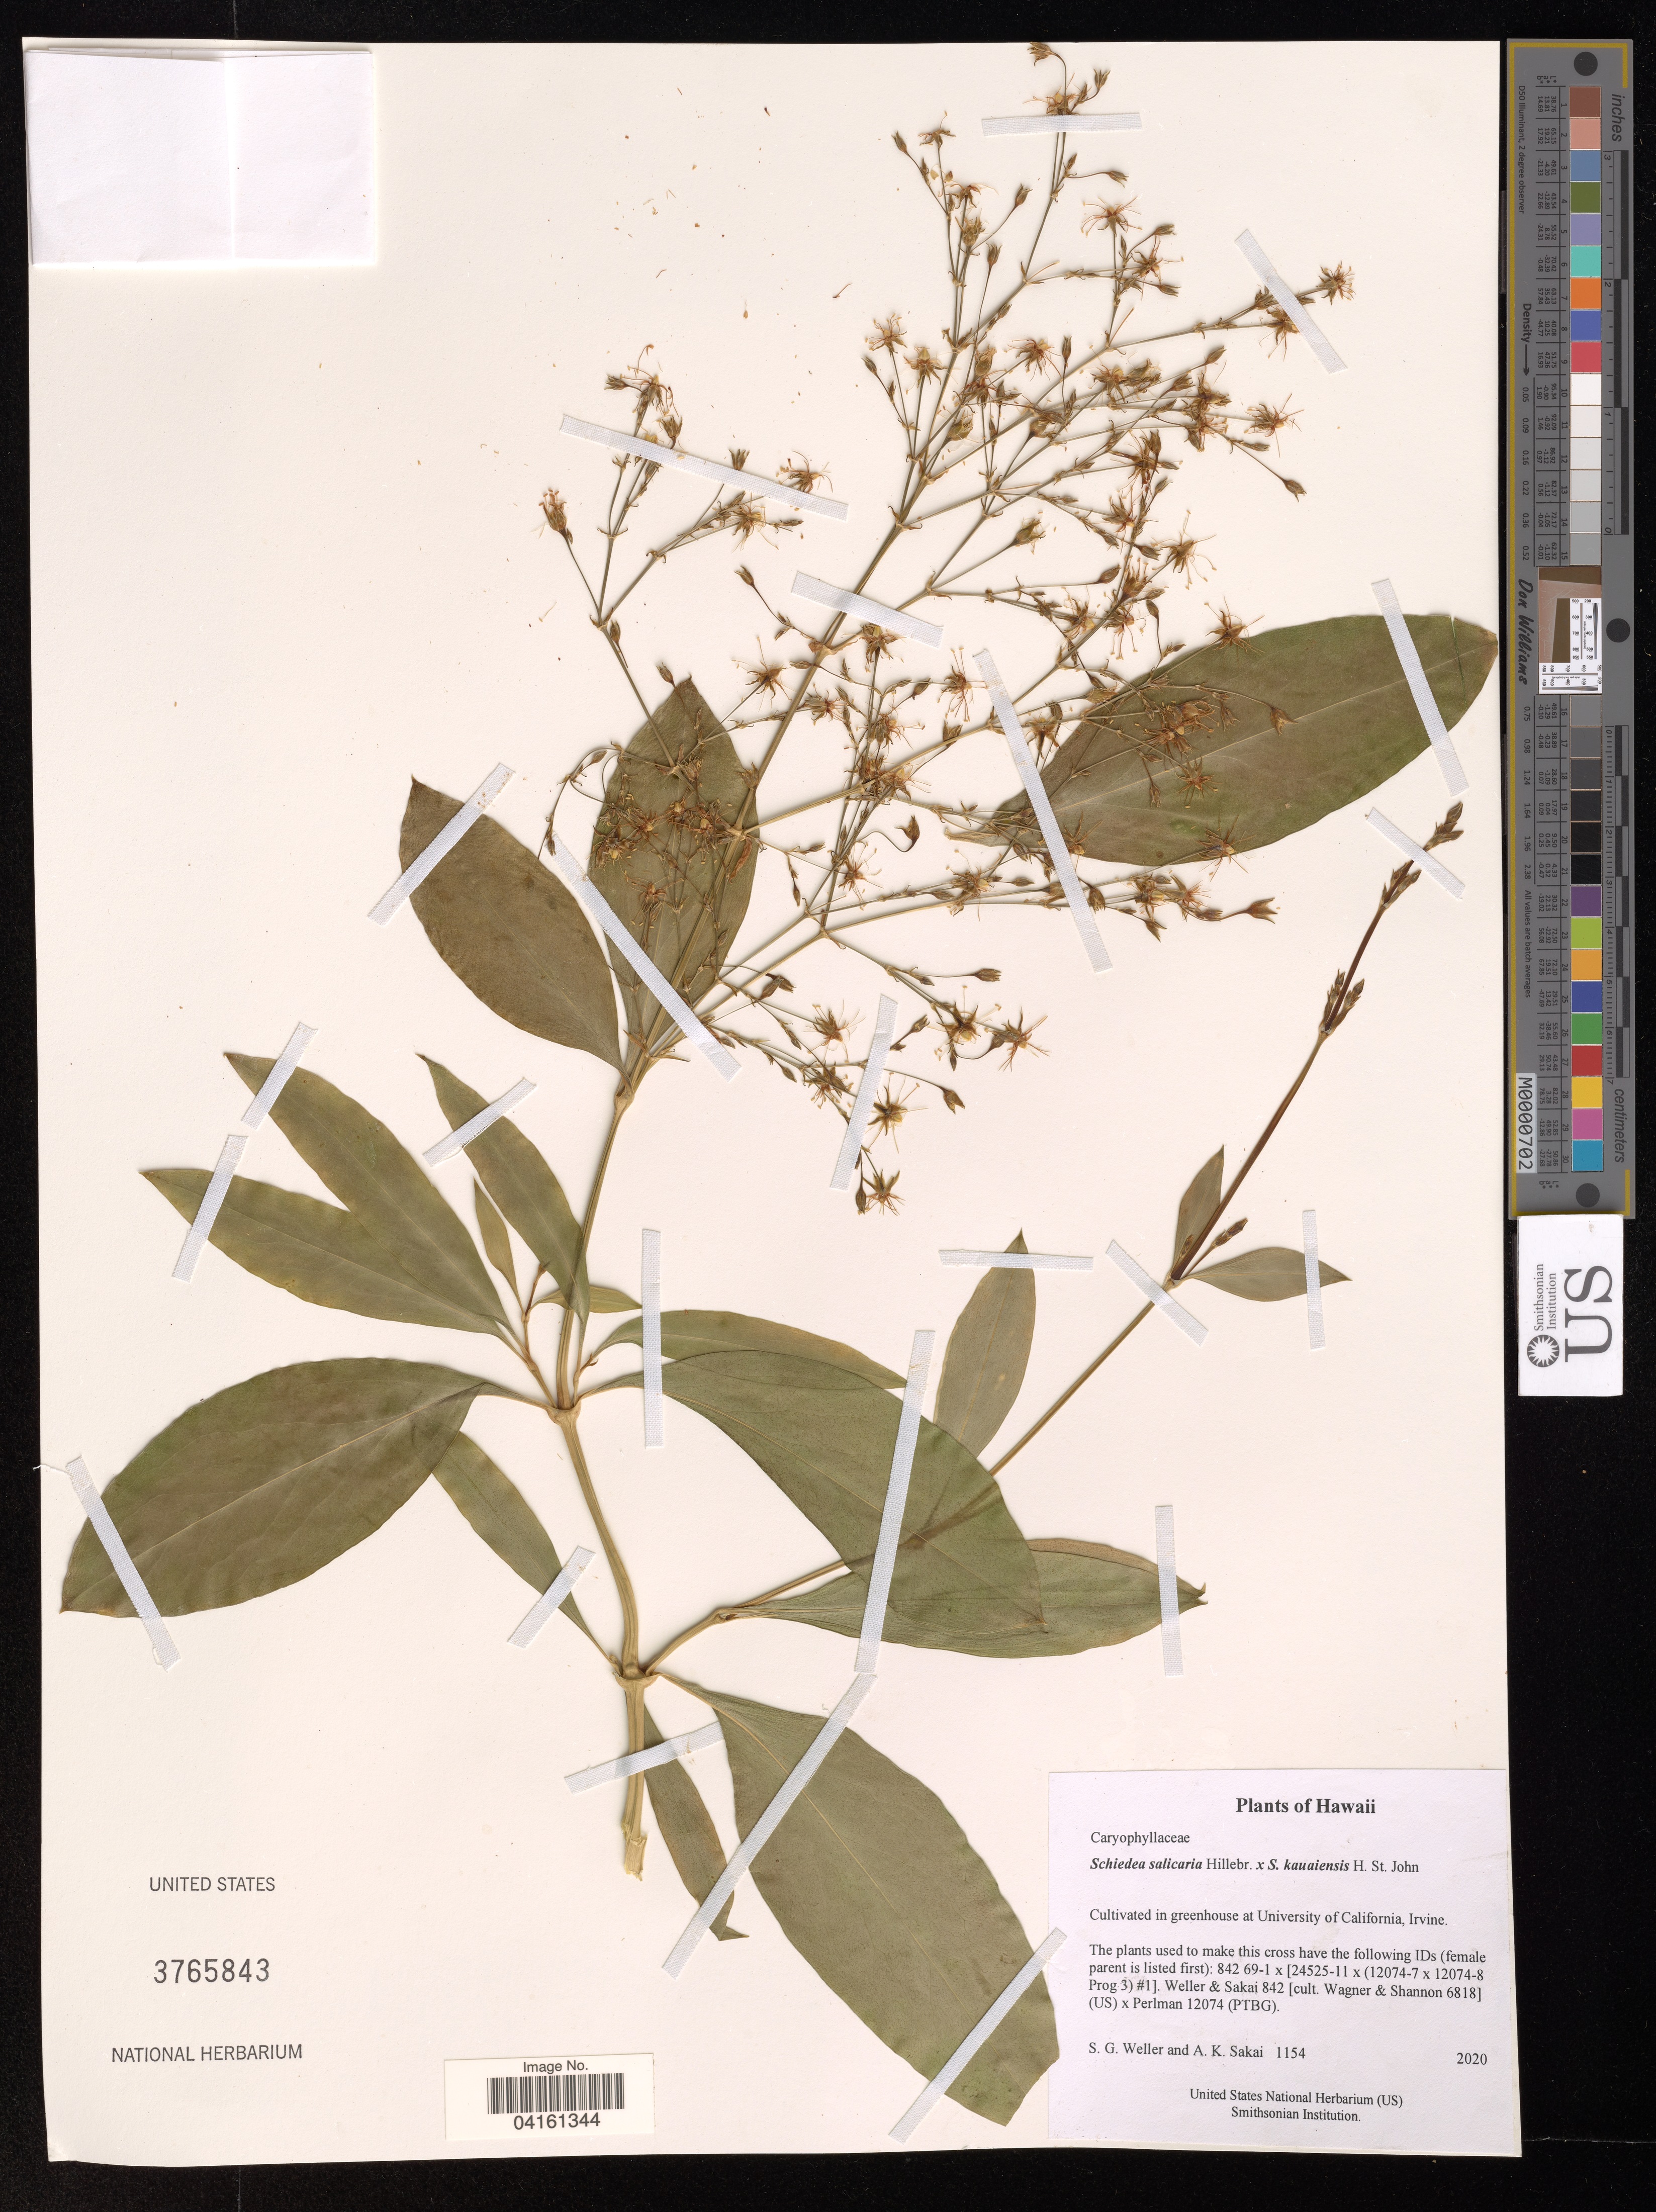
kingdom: Plantae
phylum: Tracheophyta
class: Magnoliopsida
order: Caryophyllales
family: Caryophyllaceae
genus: Schiedea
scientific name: Schiedea napaliensis x S. salicaria Hillebr.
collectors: S. G. Weller & A. Sakai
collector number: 1154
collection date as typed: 2020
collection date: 2020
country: United States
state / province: California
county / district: Orange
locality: Cultivated in greenhouse at University of California, Irvine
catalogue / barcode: US 3765843